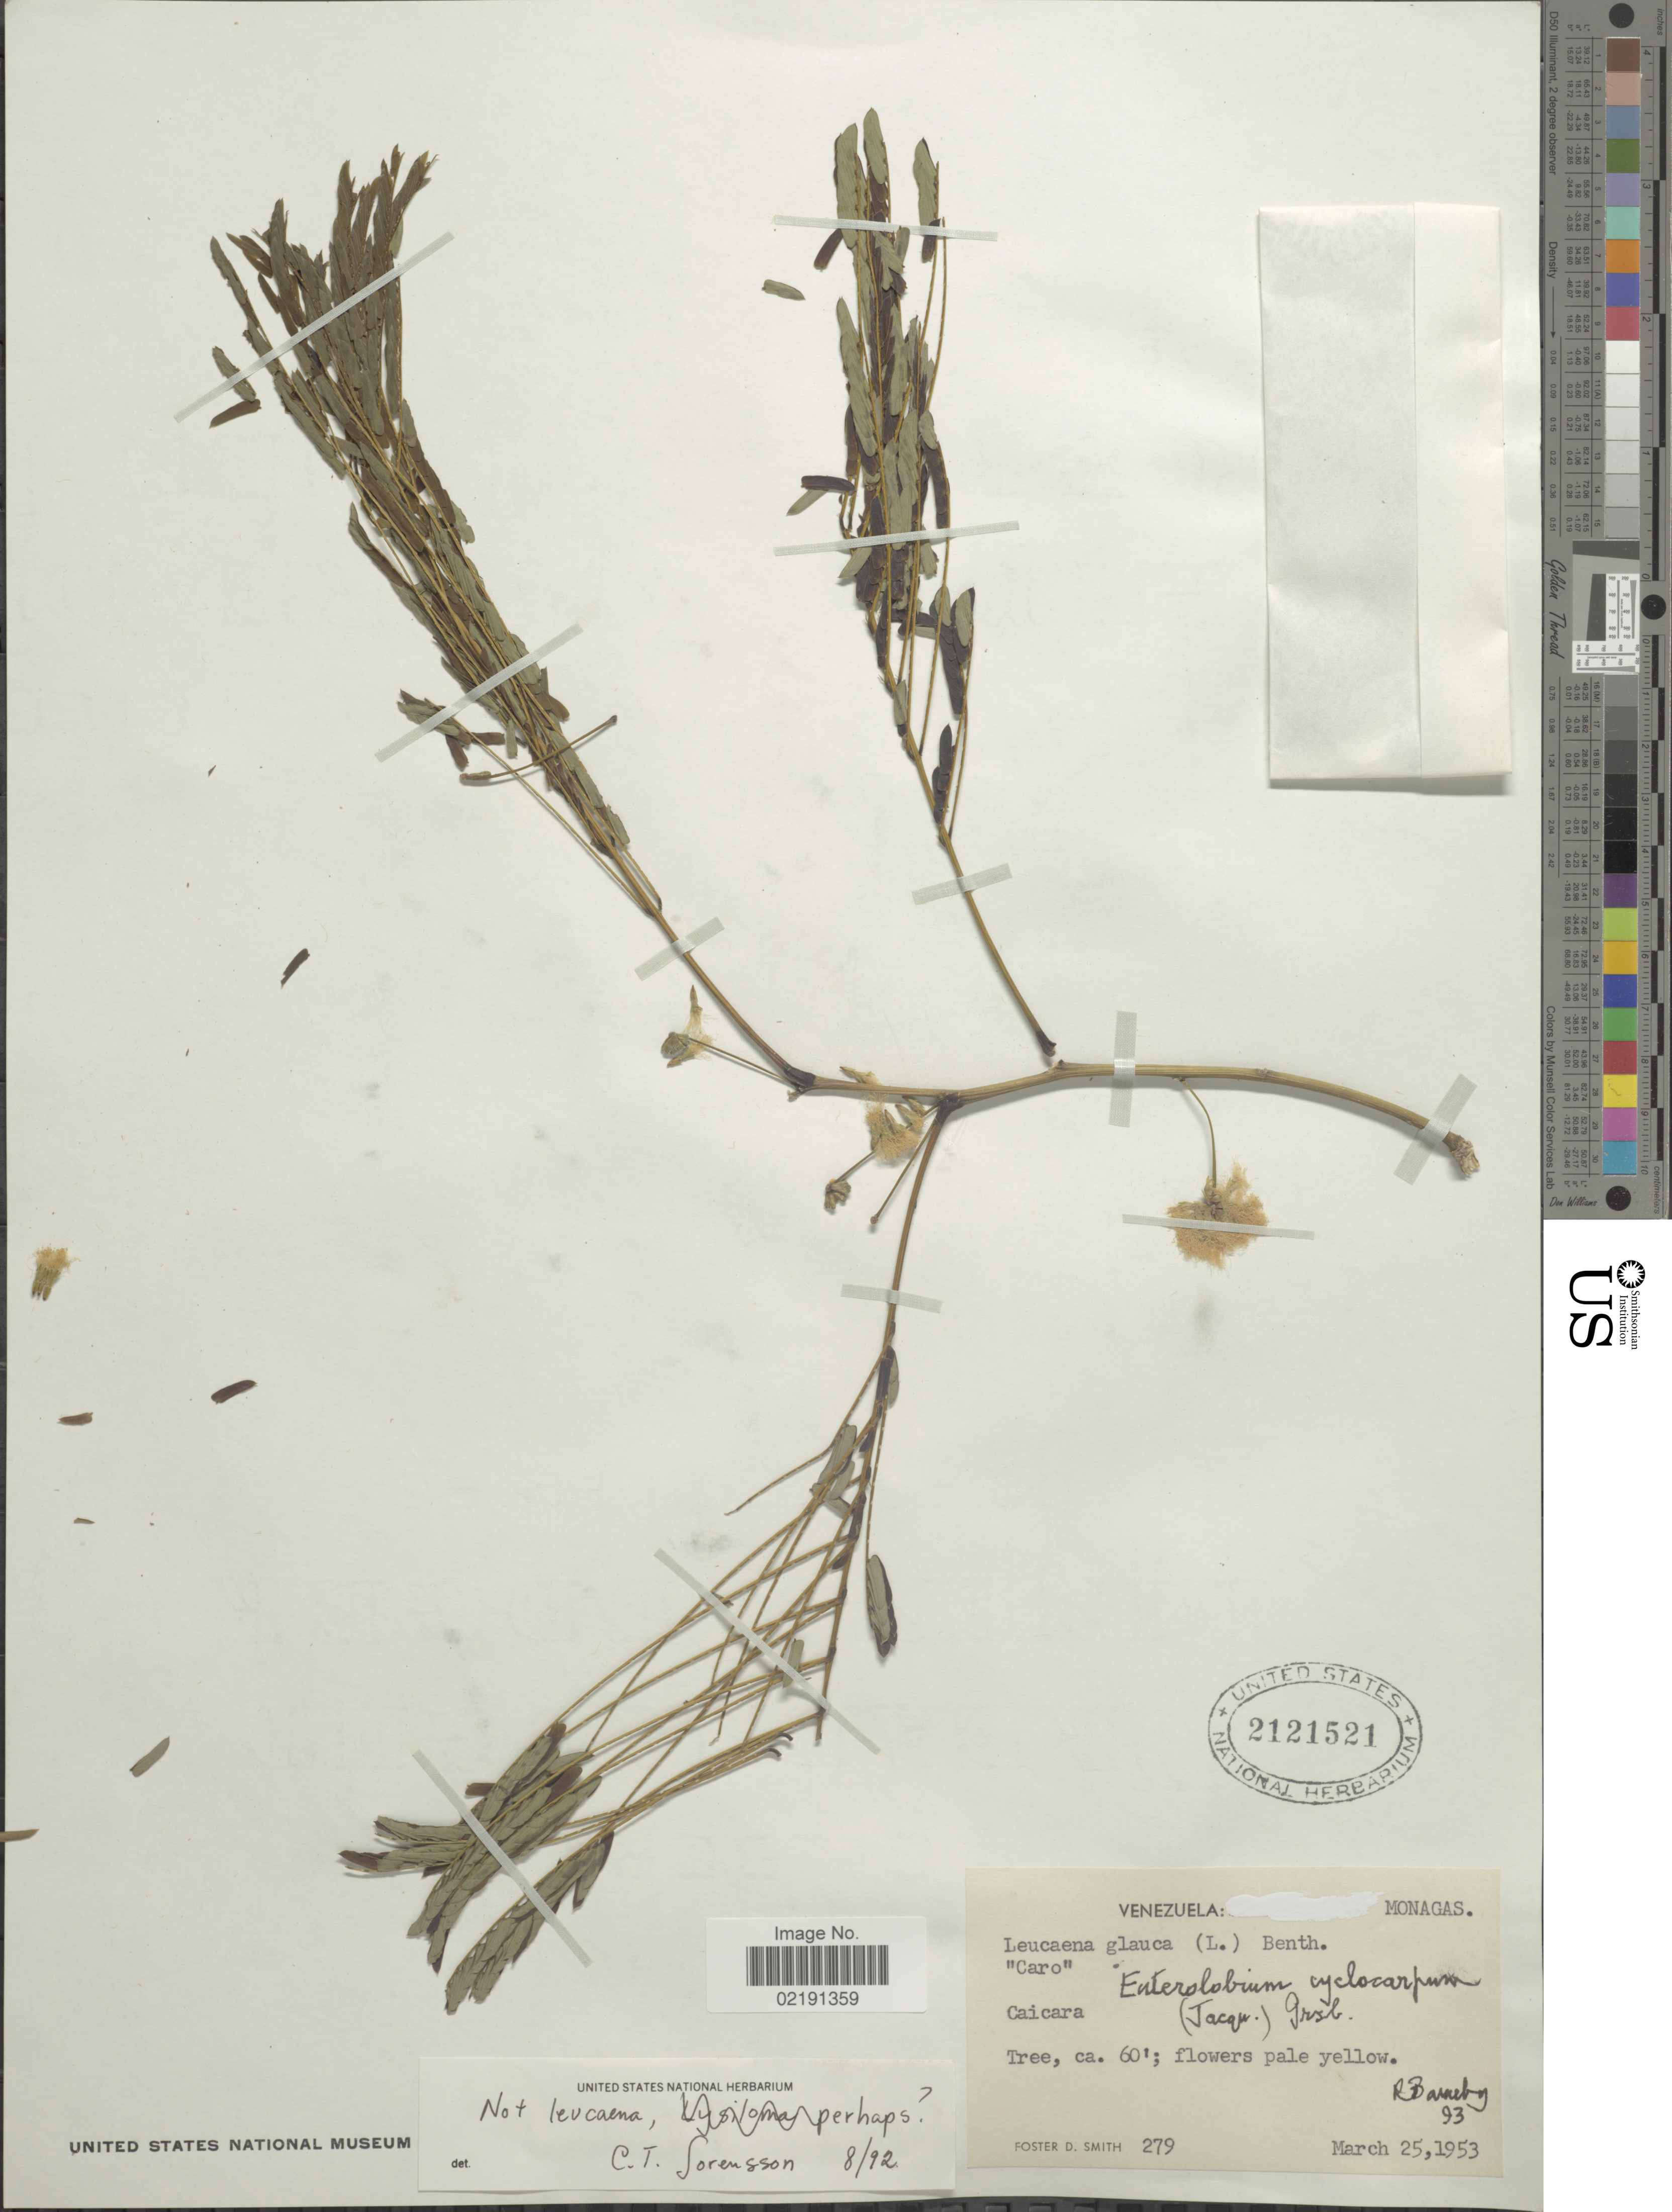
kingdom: Plantae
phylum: Tracheophyta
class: Magnoliopsida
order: Fabales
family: Fabaceae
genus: Enterolobium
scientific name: Enterolobium cyclocarpum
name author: (Jacq.) Griseb.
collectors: F. Smith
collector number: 279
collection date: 1953-03-25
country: Venezuela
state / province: Monagas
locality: Caicara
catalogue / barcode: US 2121521